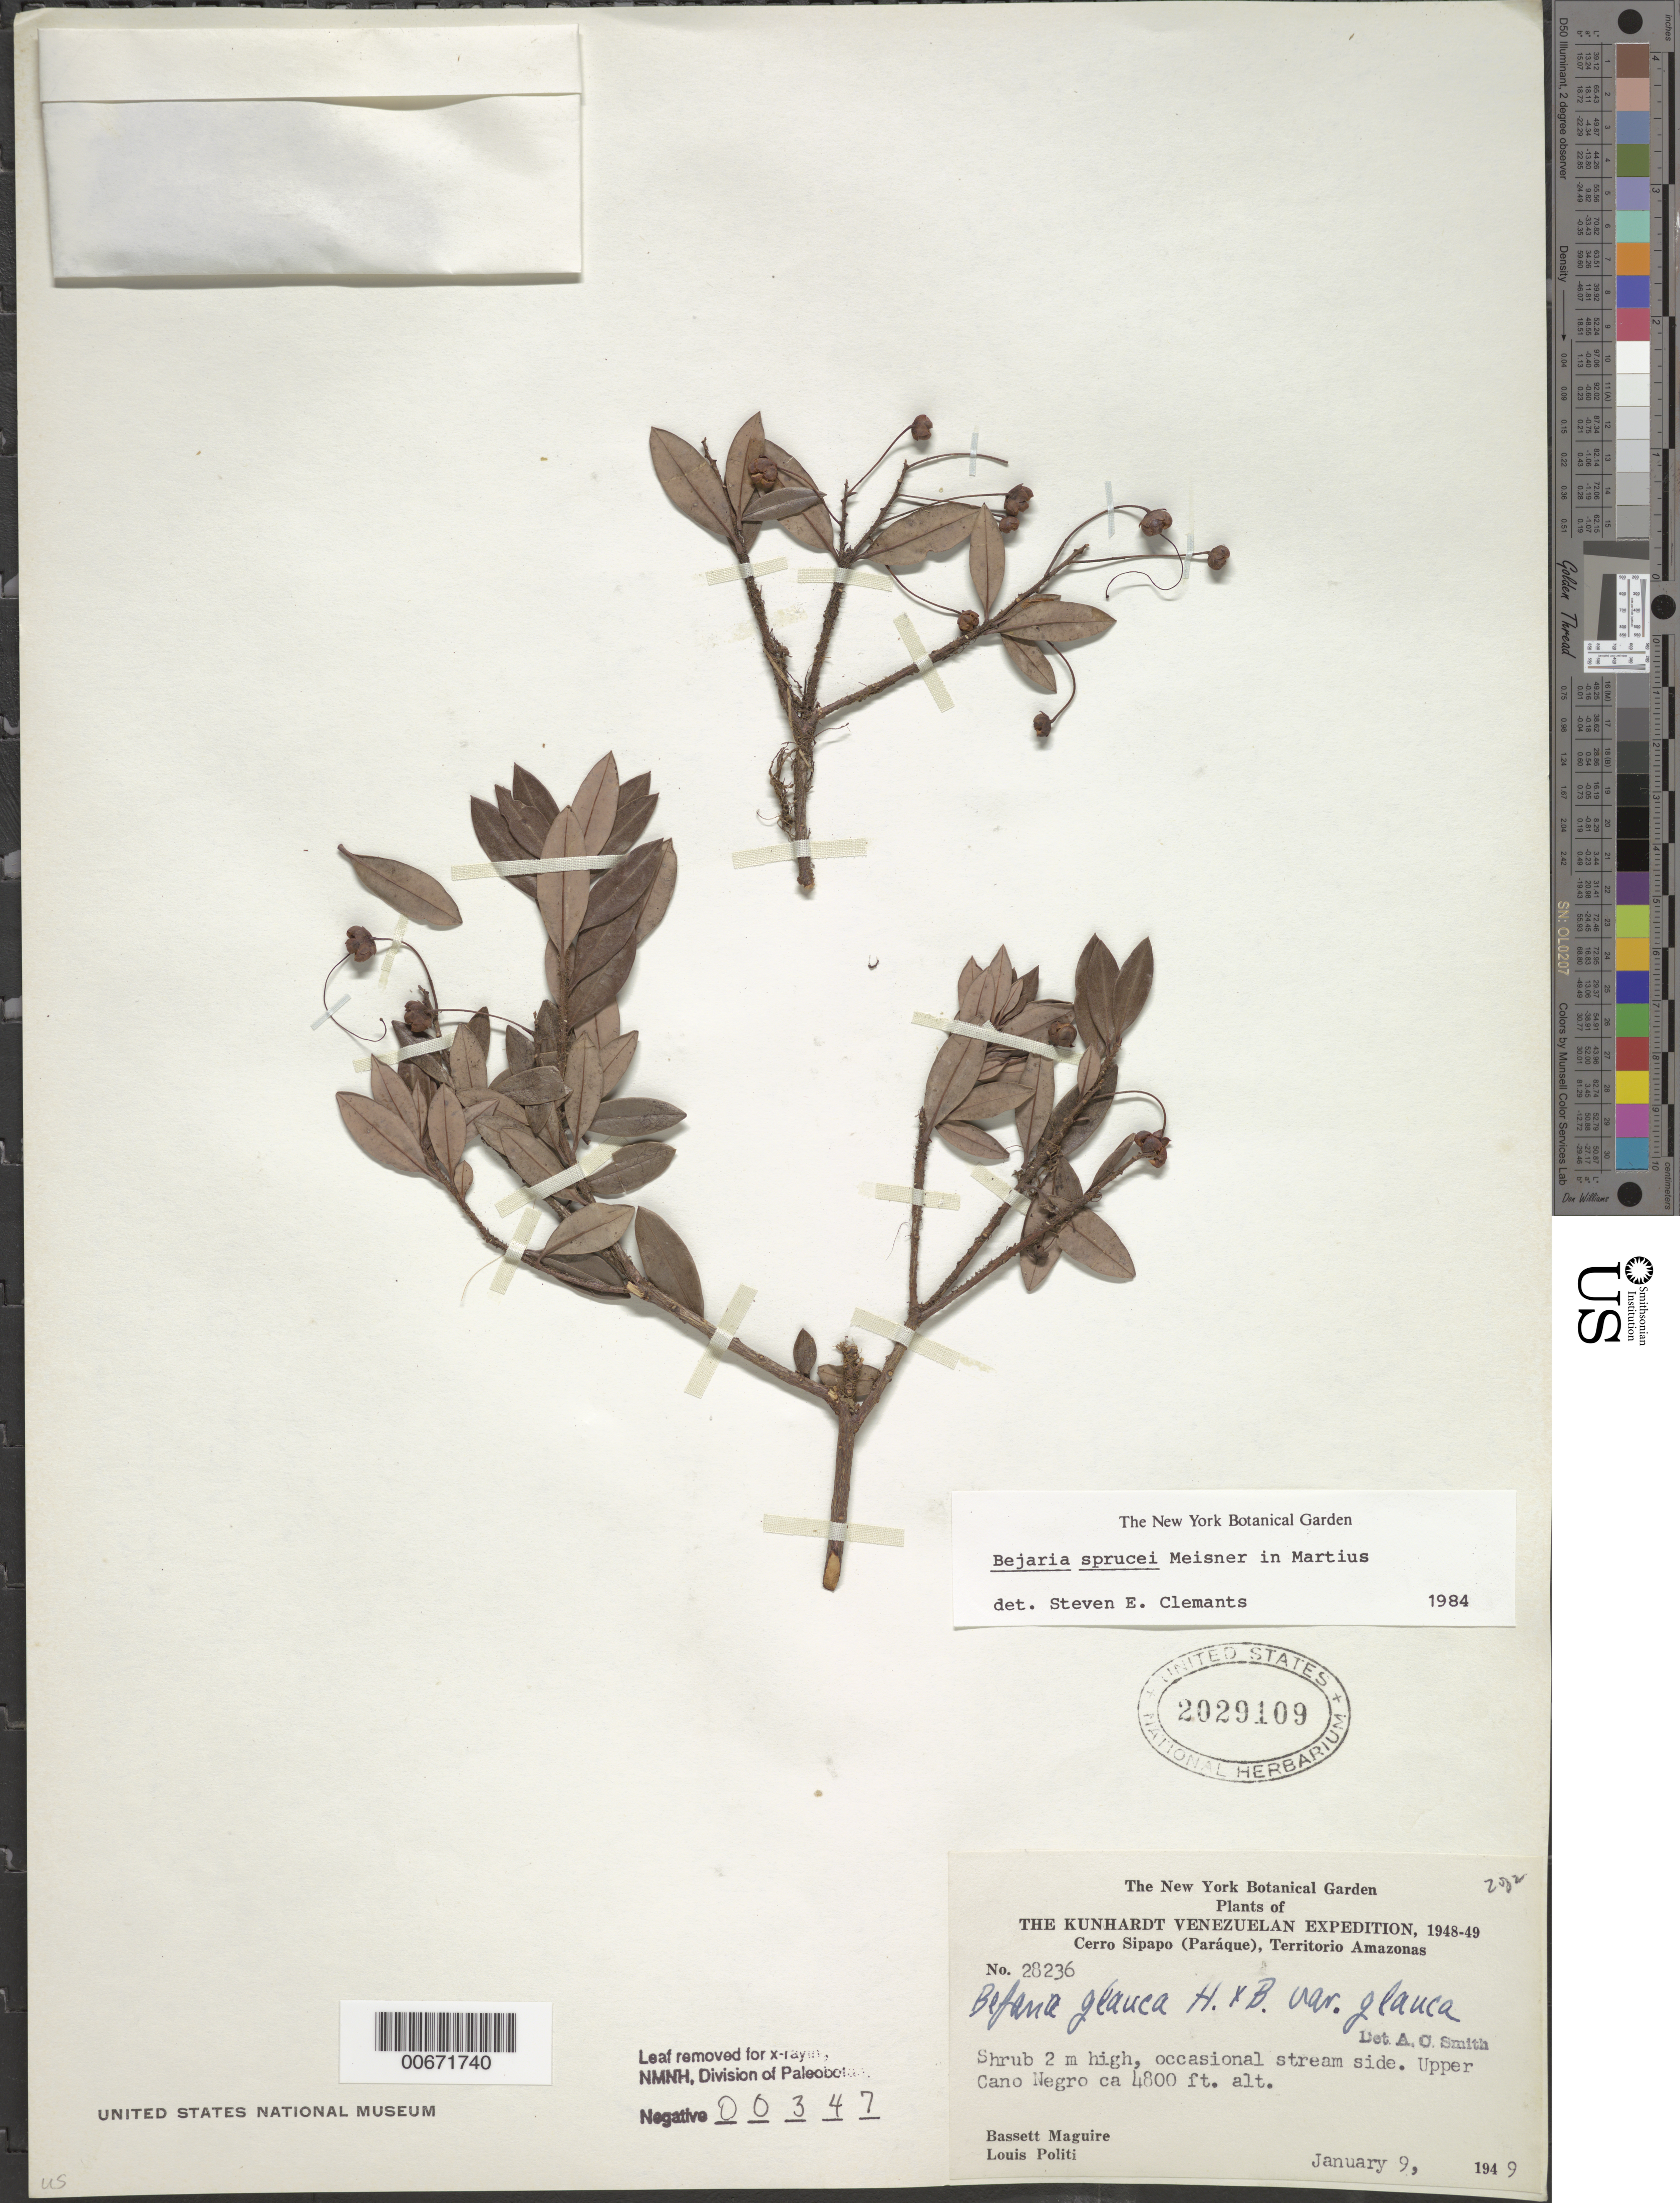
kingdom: Plantae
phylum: Tracheophyta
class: Magnoliopsida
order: Ericales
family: Ericaceae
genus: Befaria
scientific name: Befaria sprucei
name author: Meisn.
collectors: B. Maguire & L. Politi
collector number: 28236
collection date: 1949-01-09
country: Venezuela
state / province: Amazonas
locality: Cerro Sipapo (Paráque), Territorio Amazonas. Upper Cano Negro.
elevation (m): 1463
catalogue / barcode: US 2029109